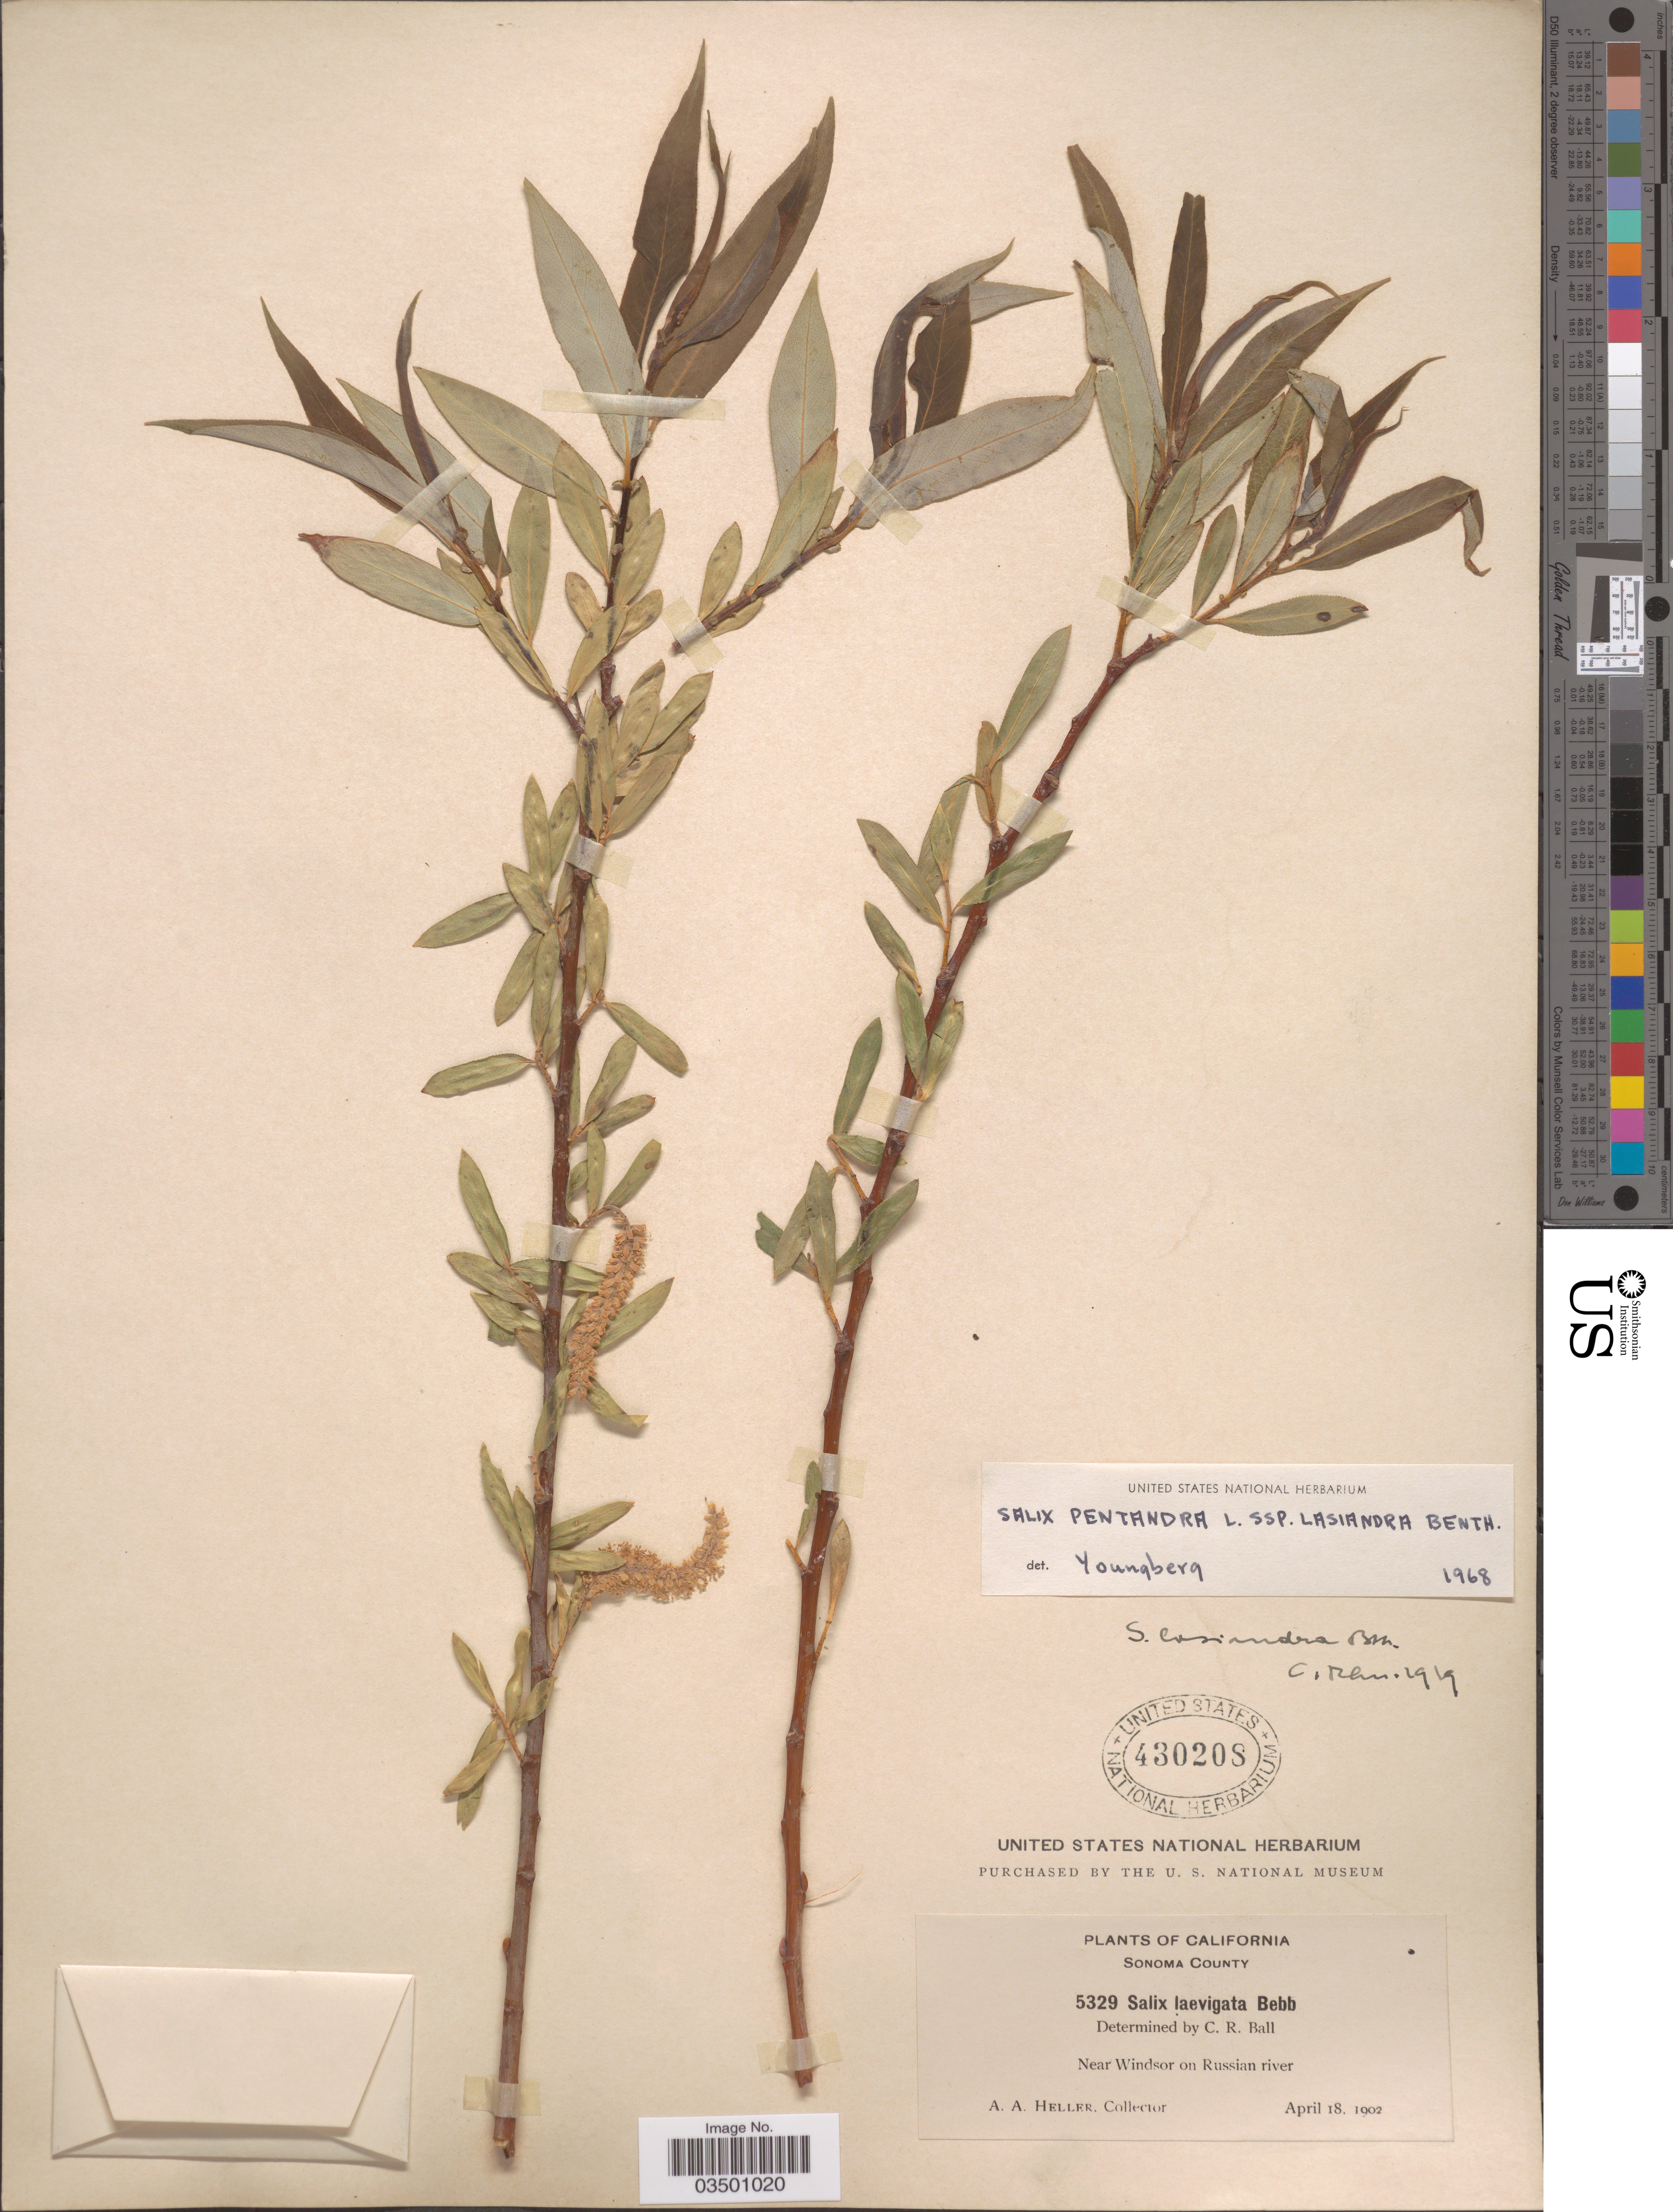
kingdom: Plantae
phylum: Tracheophyta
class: Magnoliopsida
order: Malpighiales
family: Salicaceae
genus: Salix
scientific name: Salix lasiandra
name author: Benth.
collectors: A. A. Heller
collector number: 5329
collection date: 1902-04-18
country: United States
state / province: California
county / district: Sonoma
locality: Sonoma County. Near Windsor on Russian river.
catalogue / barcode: US 430208